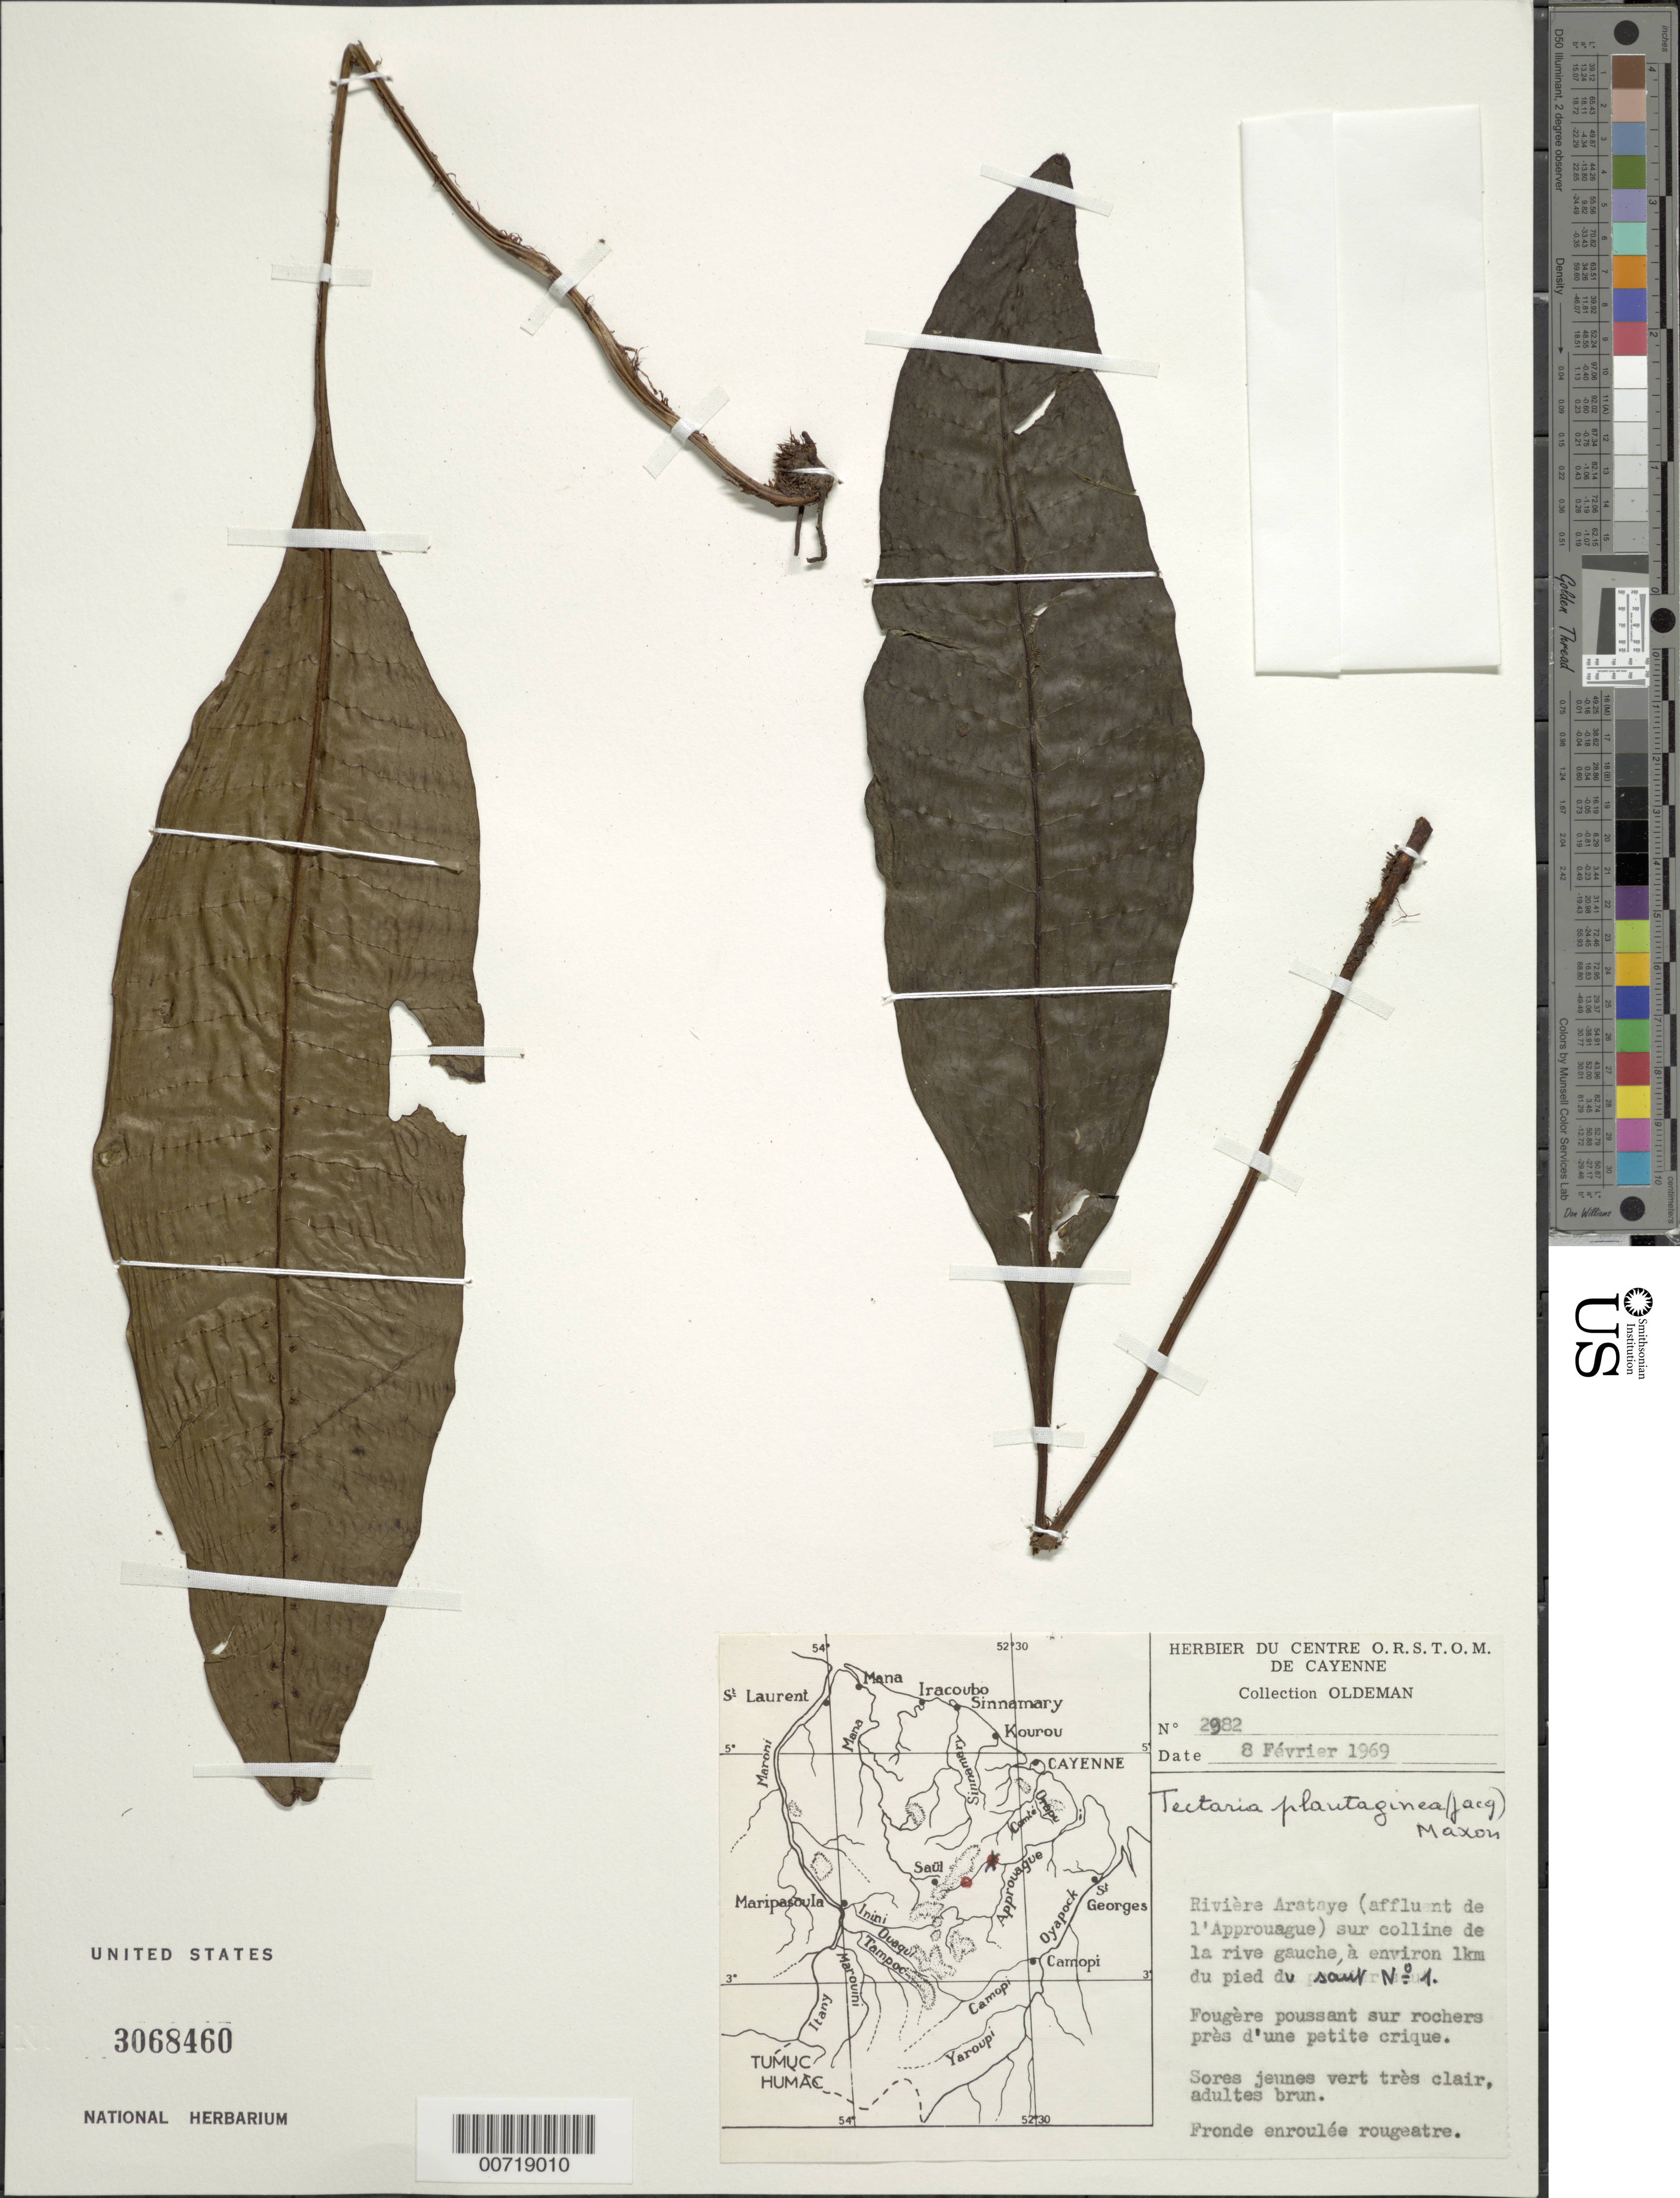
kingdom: Plantae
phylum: Tracheophyta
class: Polypodiopsida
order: Polypodiales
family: Tectariaceae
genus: Tectaria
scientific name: Tectaria plantaginea var. macrocarpa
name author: (Fée) C.V. Morton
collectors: R. Oldeman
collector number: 2982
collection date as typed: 8-Feb-69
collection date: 1969-02-08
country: French Guiana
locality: Rivière Arataye (affluent de l'Approuague)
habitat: Sur colline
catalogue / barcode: US 3068460